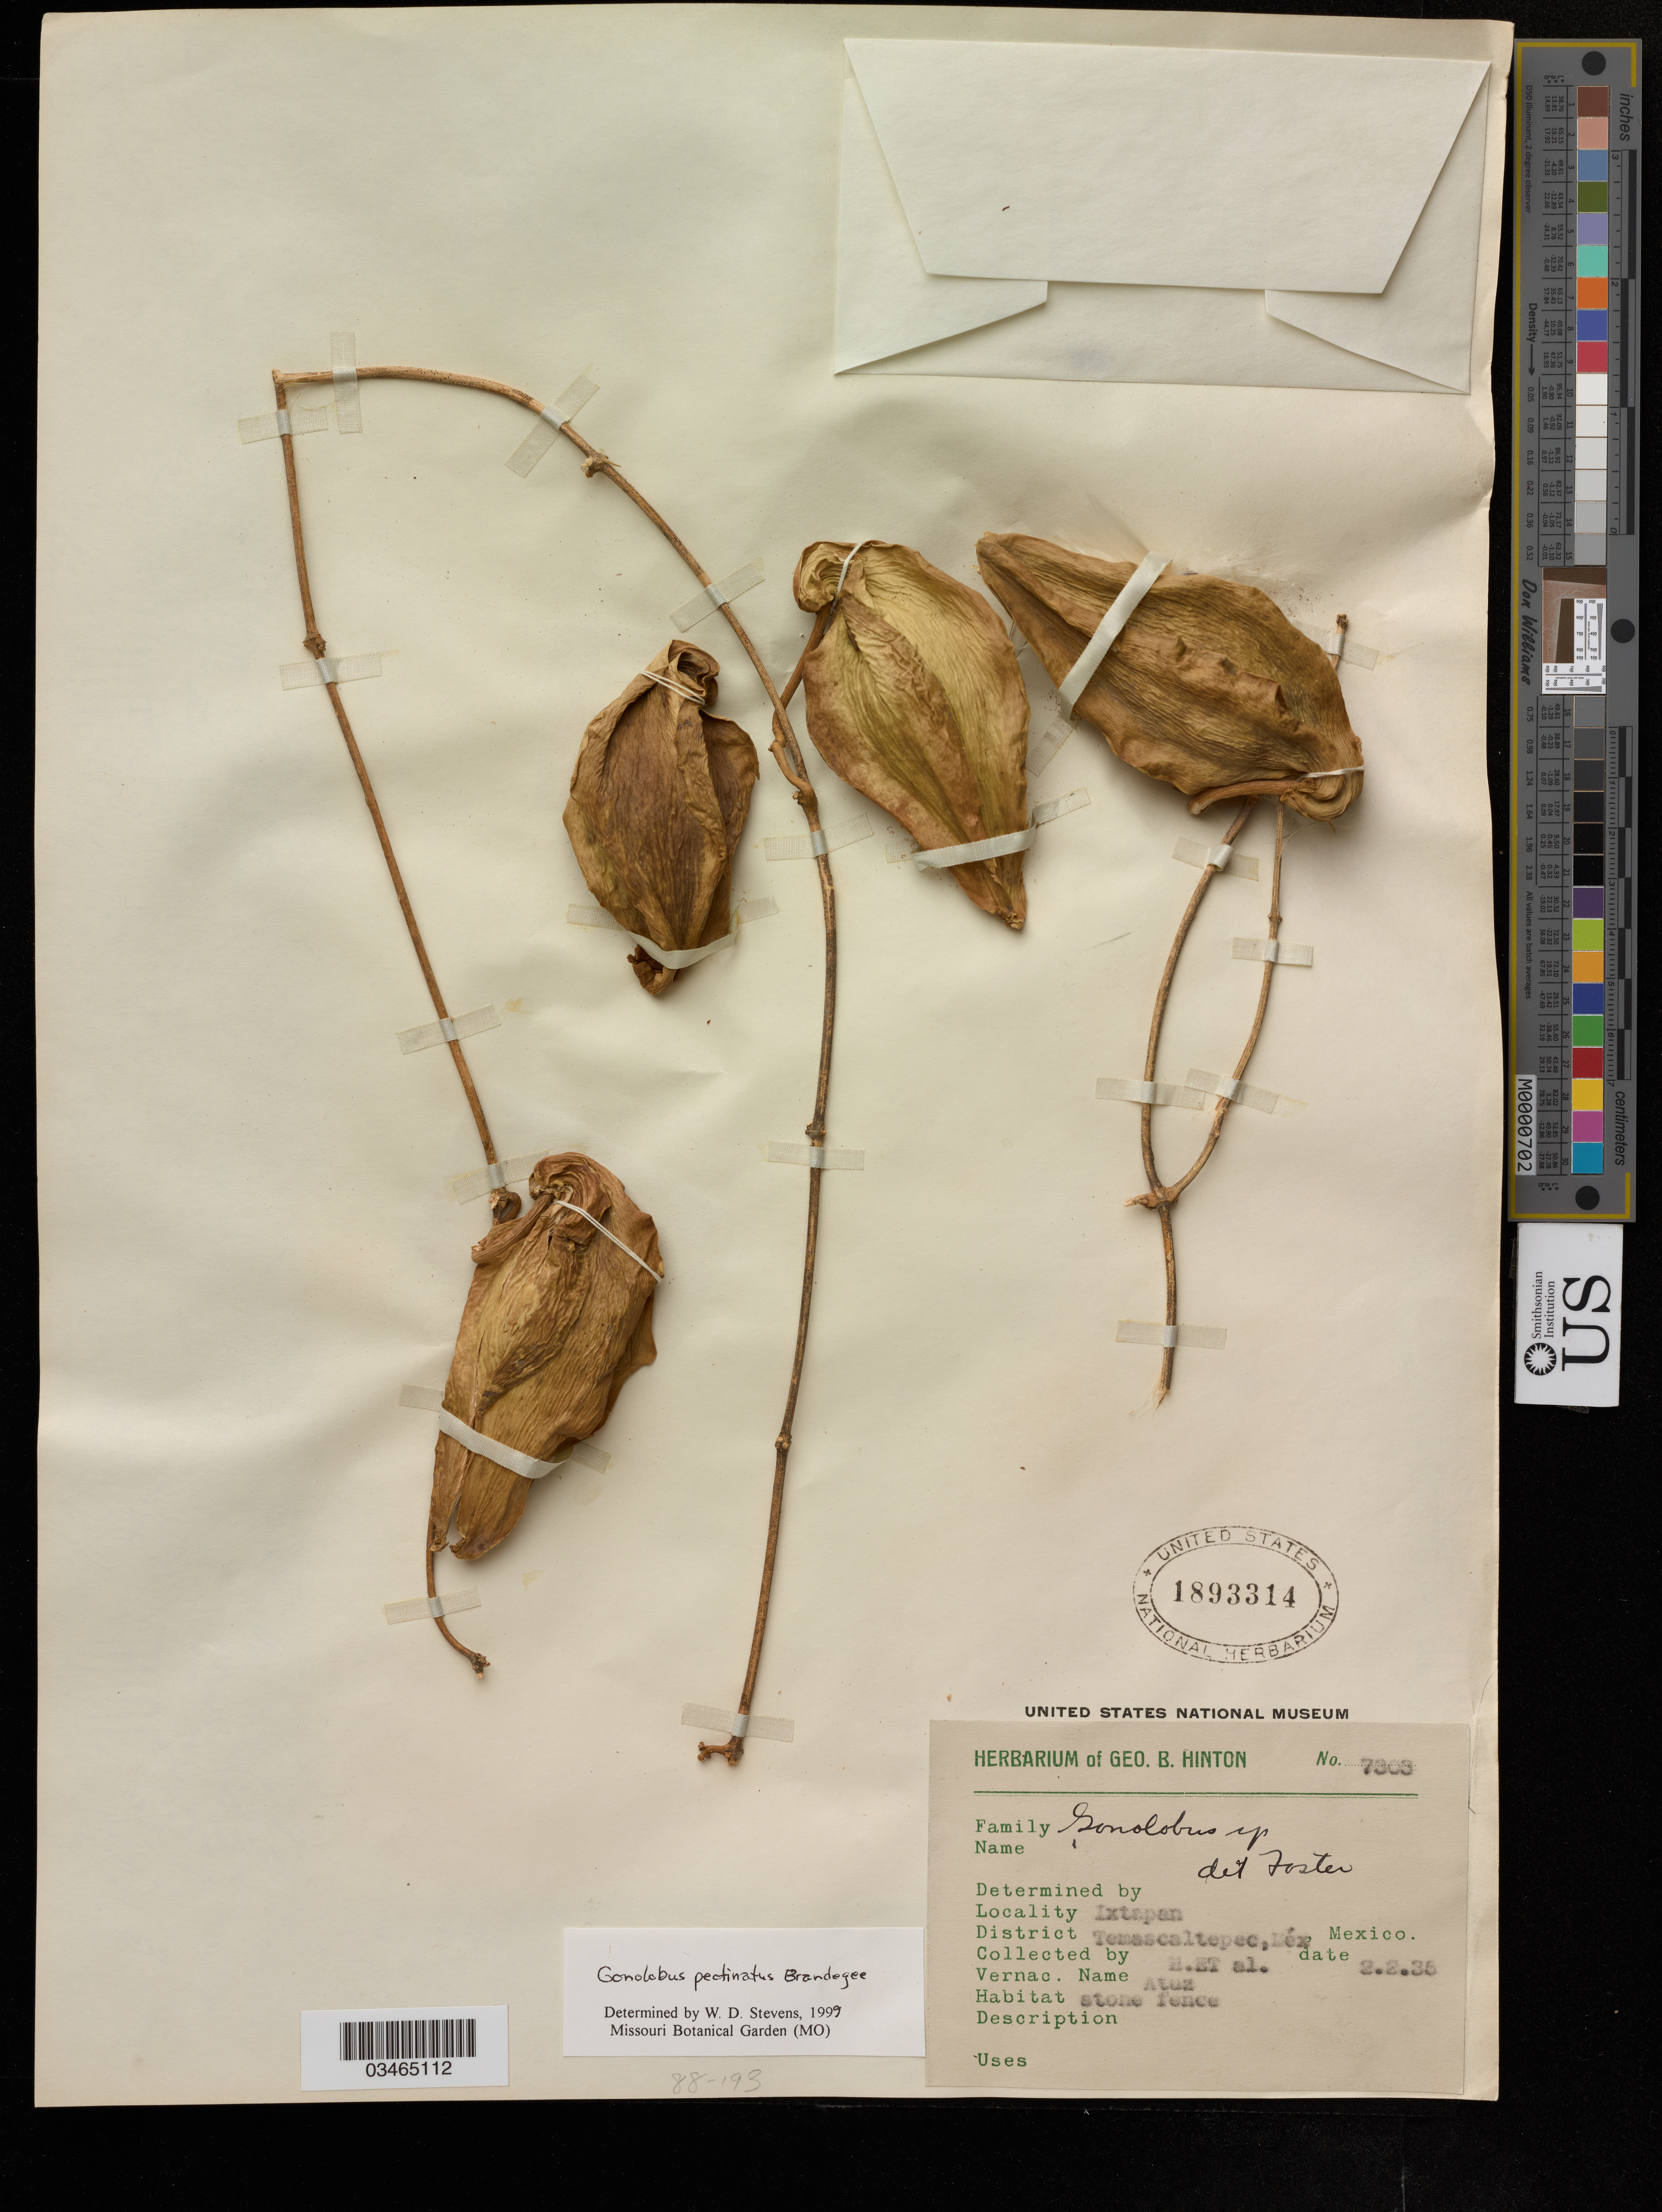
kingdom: Plantae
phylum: Tracheophyta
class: Magnoliopsida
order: Gentianales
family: Apocynaceae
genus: Gonolobus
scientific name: Gonolobus pectinatus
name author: Brandegee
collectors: G. B. Hinton & et al.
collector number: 7303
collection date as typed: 2 Feb35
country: Mexico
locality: Ixtapan. Temascaltepec.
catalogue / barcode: US 1893314